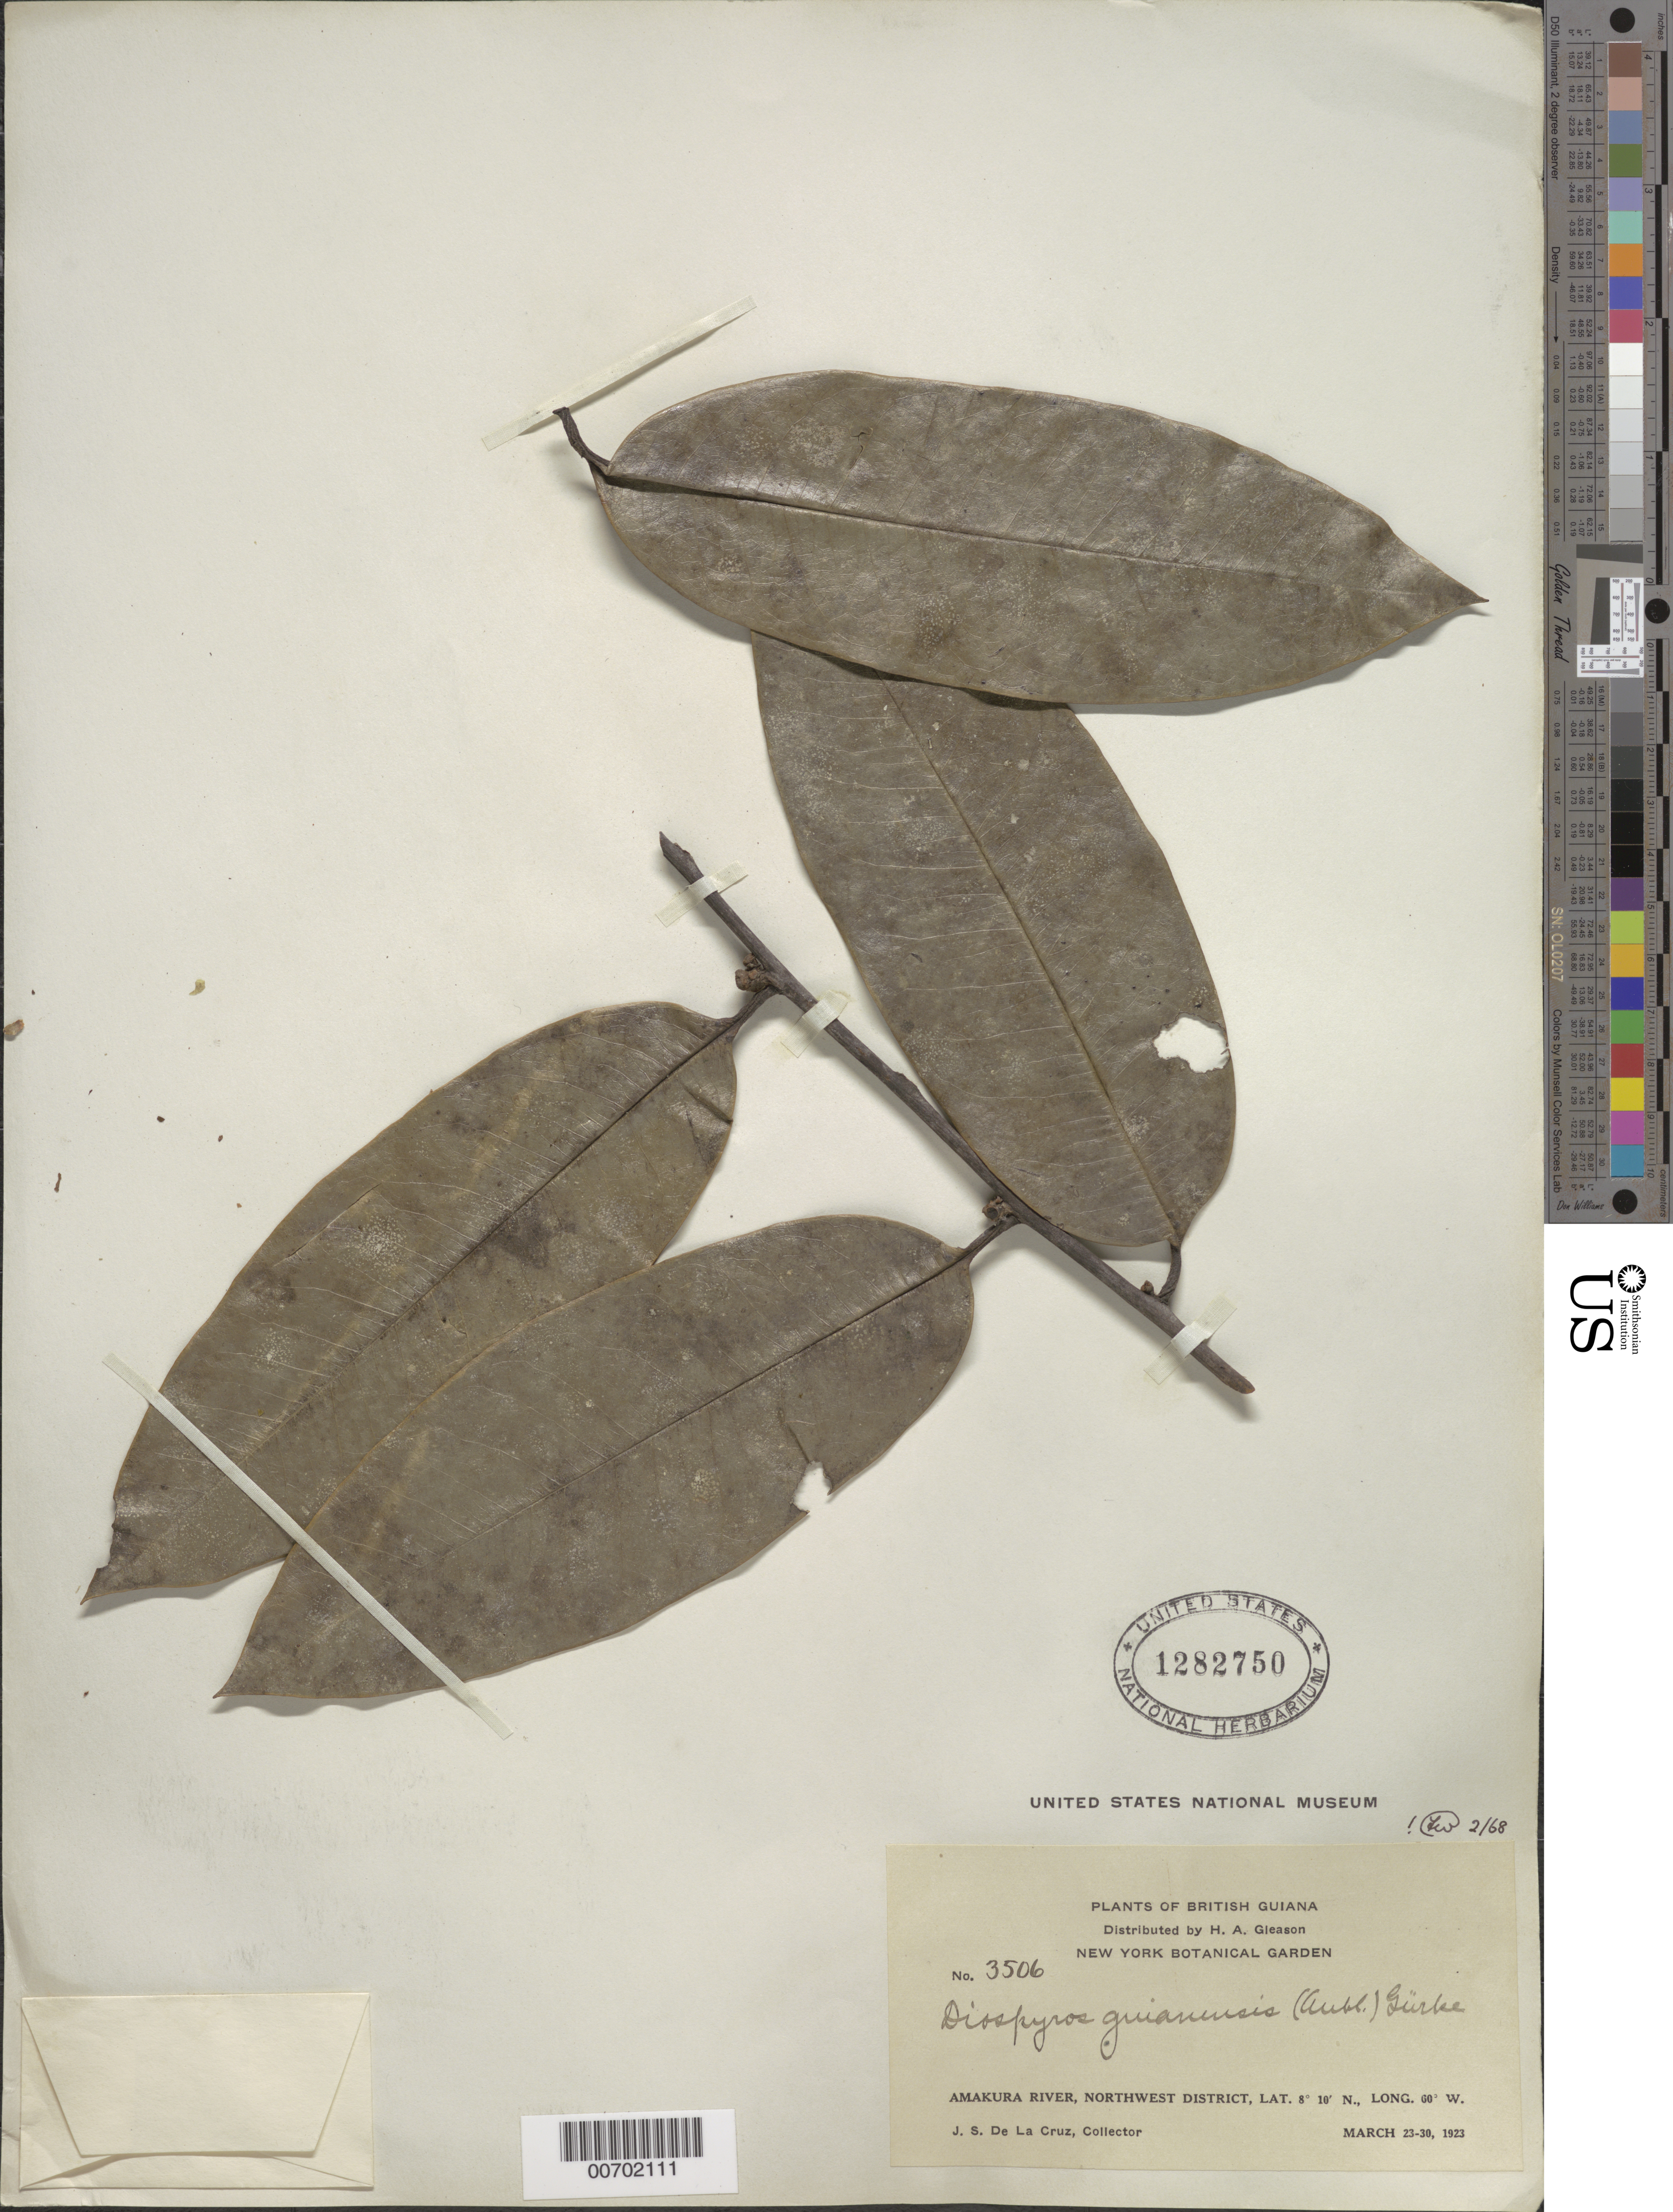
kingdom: Plantae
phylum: Tracheophyta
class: Magnoliopsida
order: Ericales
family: Ebenaceae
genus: Diospyros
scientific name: Diospyros guianensis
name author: (Aubl.) Gürke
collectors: J. S. de la Cruz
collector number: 3506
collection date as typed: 23-Mar-23 to 30-Mar-23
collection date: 1923-03-23/1923-03-30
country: Guyana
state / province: Barima-Waini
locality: Amakura R., NW District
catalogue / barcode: US 1282750